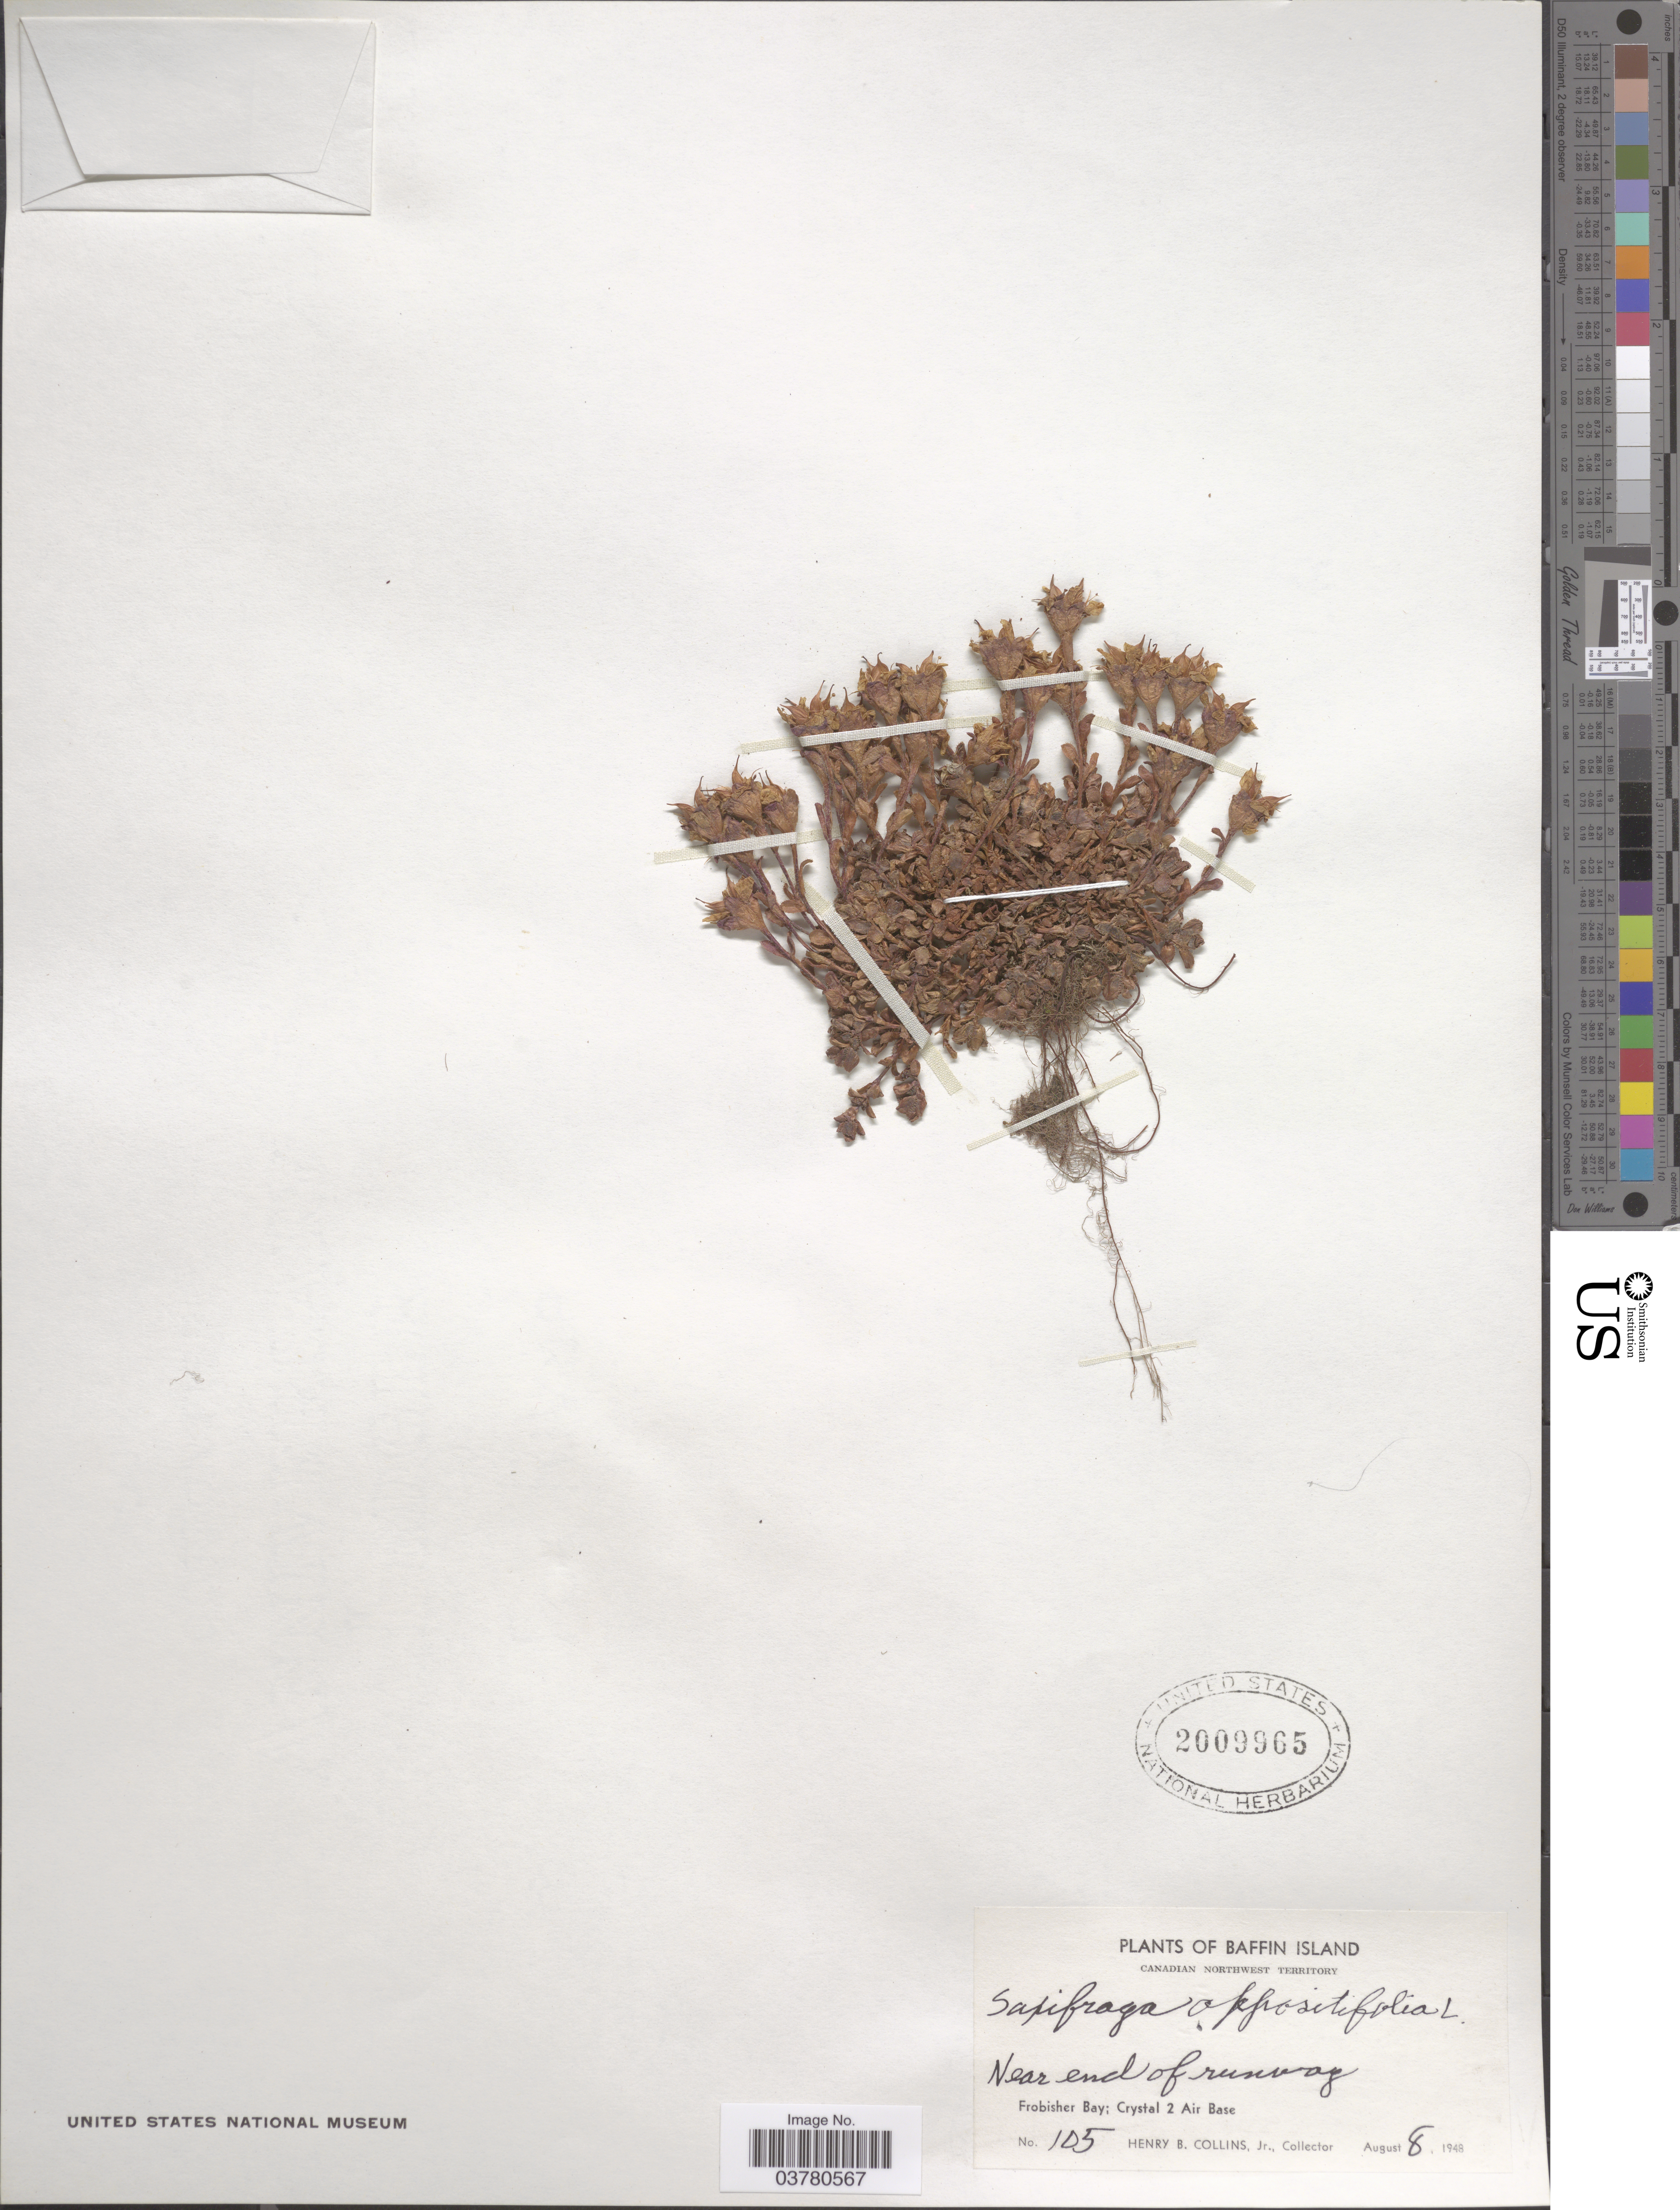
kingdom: Plantae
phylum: Tracheophyta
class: Magnoliopsida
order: Saxifragales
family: Saxifragaceae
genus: Saxifraga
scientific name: Saxifraga oppositifolia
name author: L.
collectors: H. Collins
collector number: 105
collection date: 1948-08-08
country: Canada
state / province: Nunavut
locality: Baffin Island. Canadian Northwest Territory. Near end of runway. Frobisher Bay; Crystal 2 Air Base.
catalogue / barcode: US 2009965